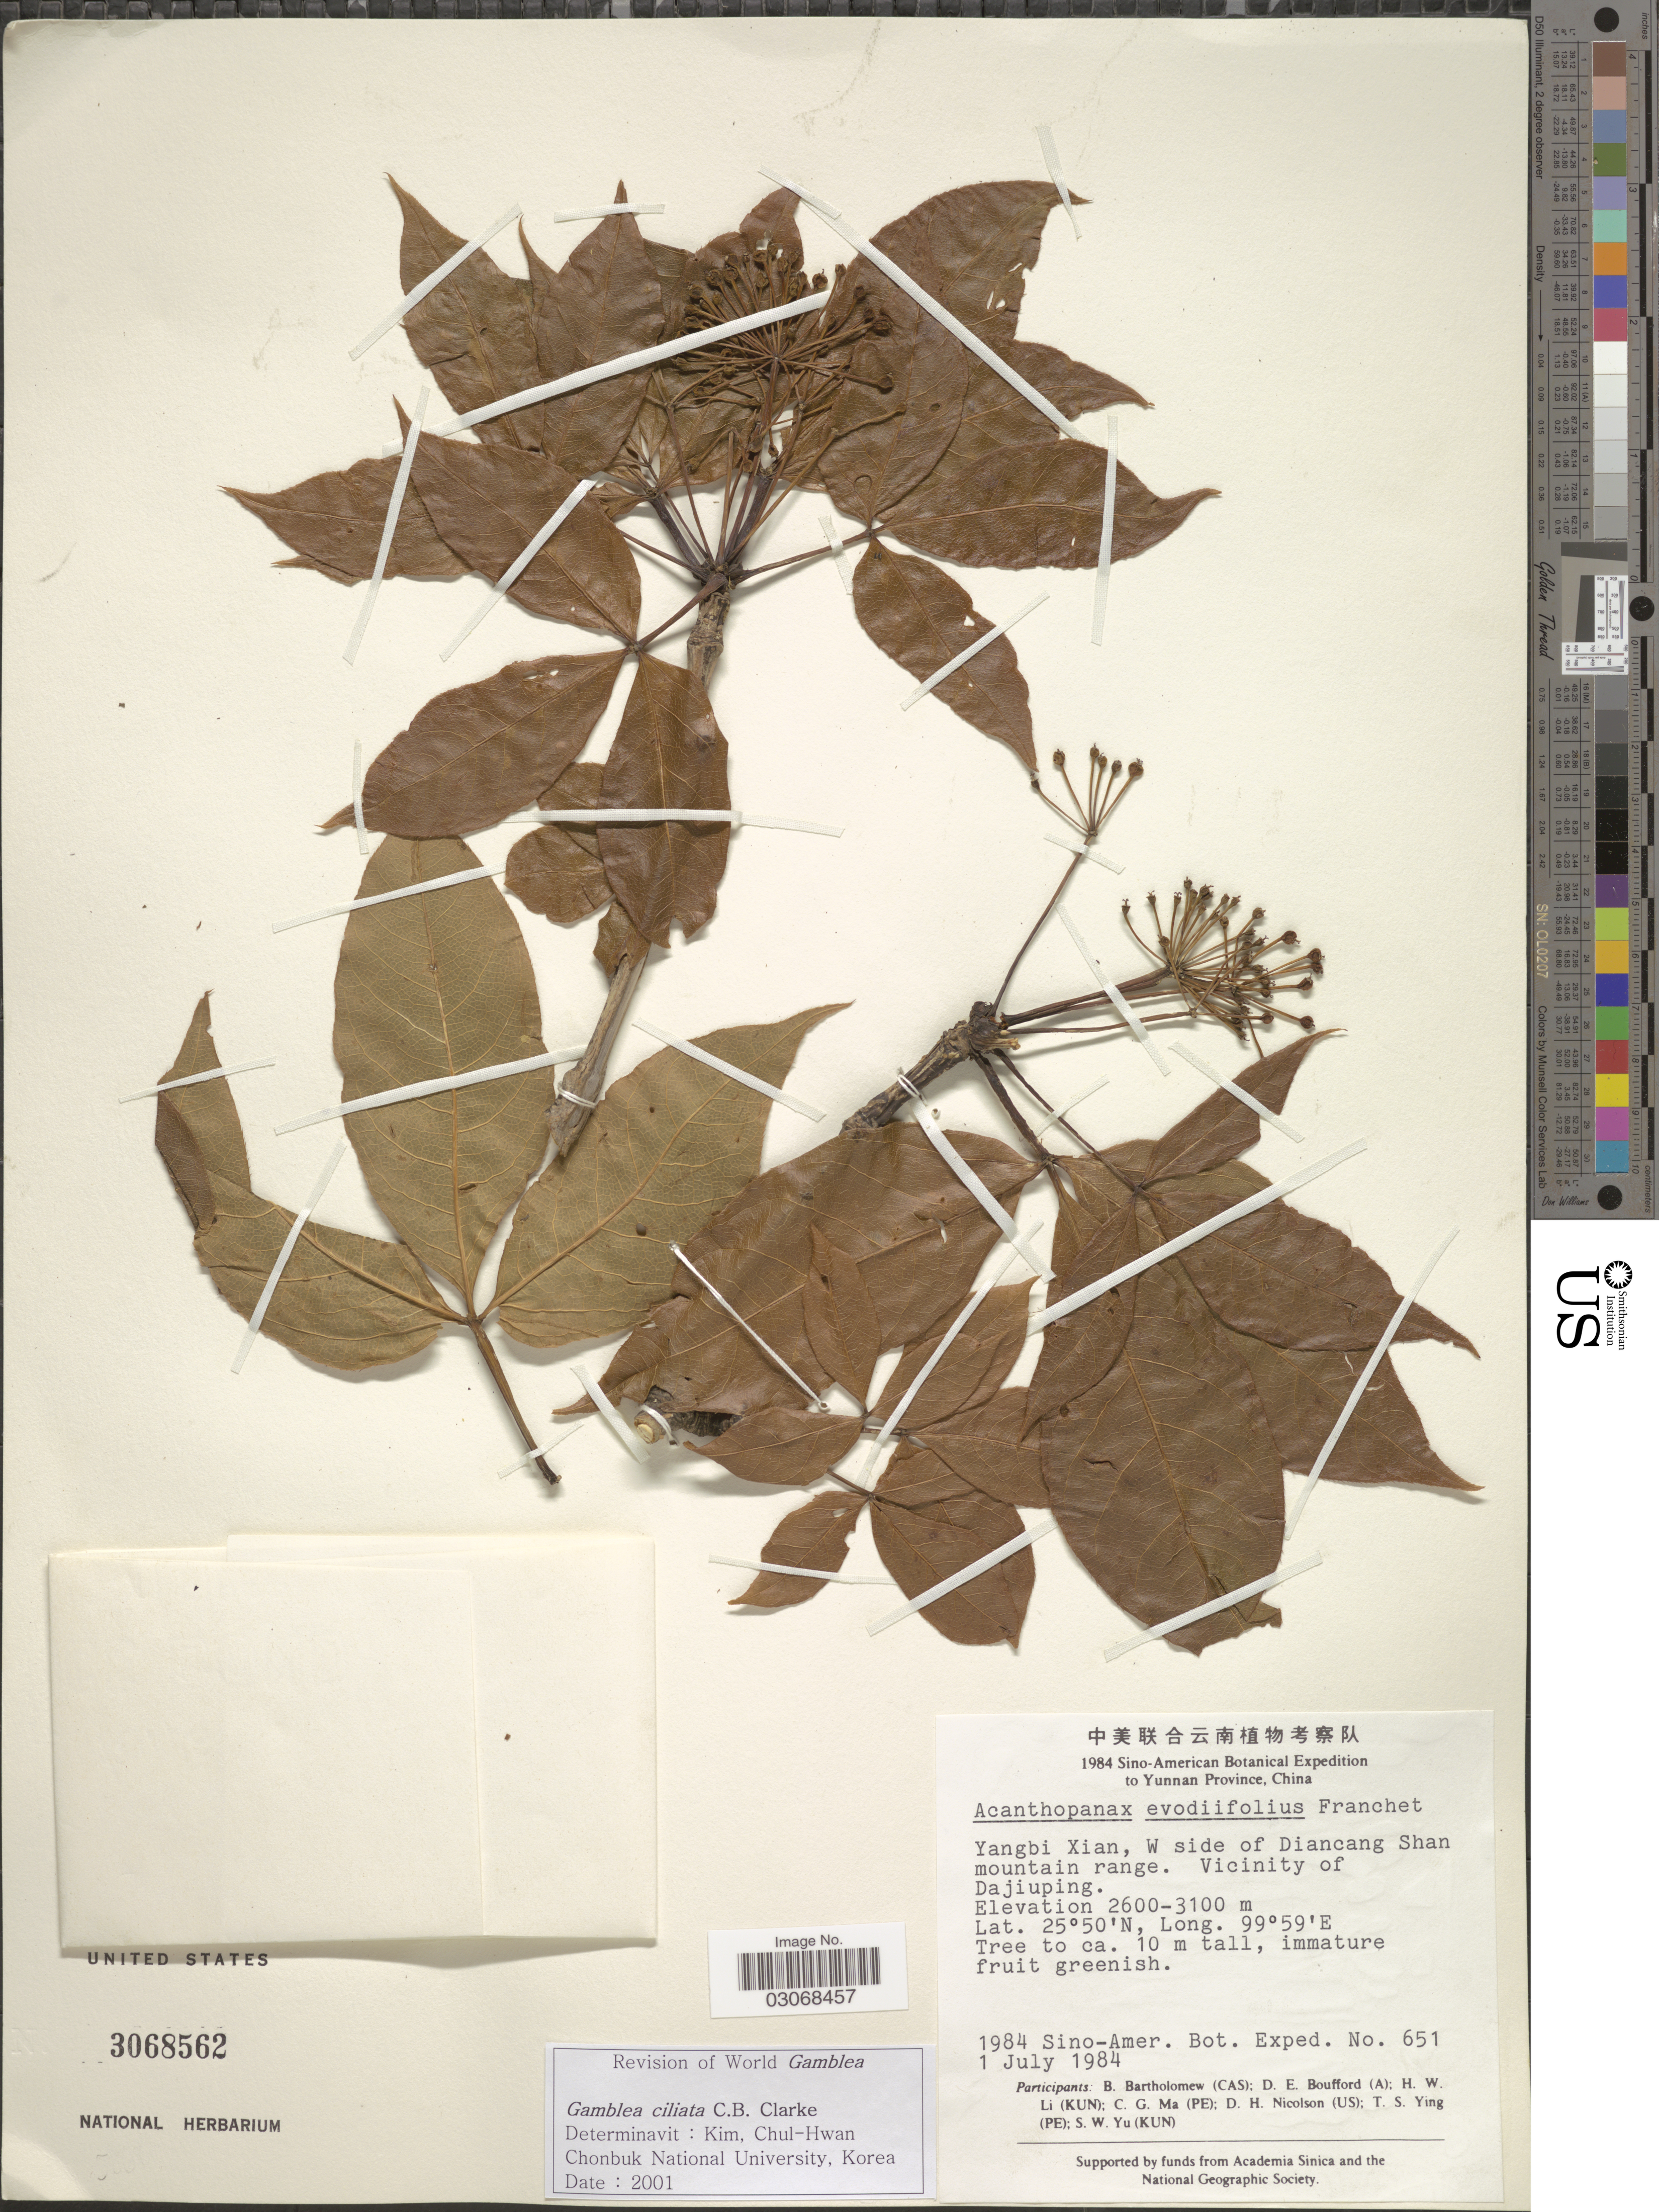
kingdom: Plantae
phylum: Tracheophyta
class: Magnoliopsida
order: Apiales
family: Araliaceae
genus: Gamblea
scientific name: Gamblea ciliata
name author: C.B. Clarke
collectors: Sino-Amer. Bot. Exped. 1984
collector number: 651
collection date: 1984-07-01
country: China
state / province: Yunnan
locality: Yangbi Xian, W side of Diancang Shan mountain range, Vicinity of Dajiuping.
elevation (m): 2600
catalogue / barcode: US 3068562